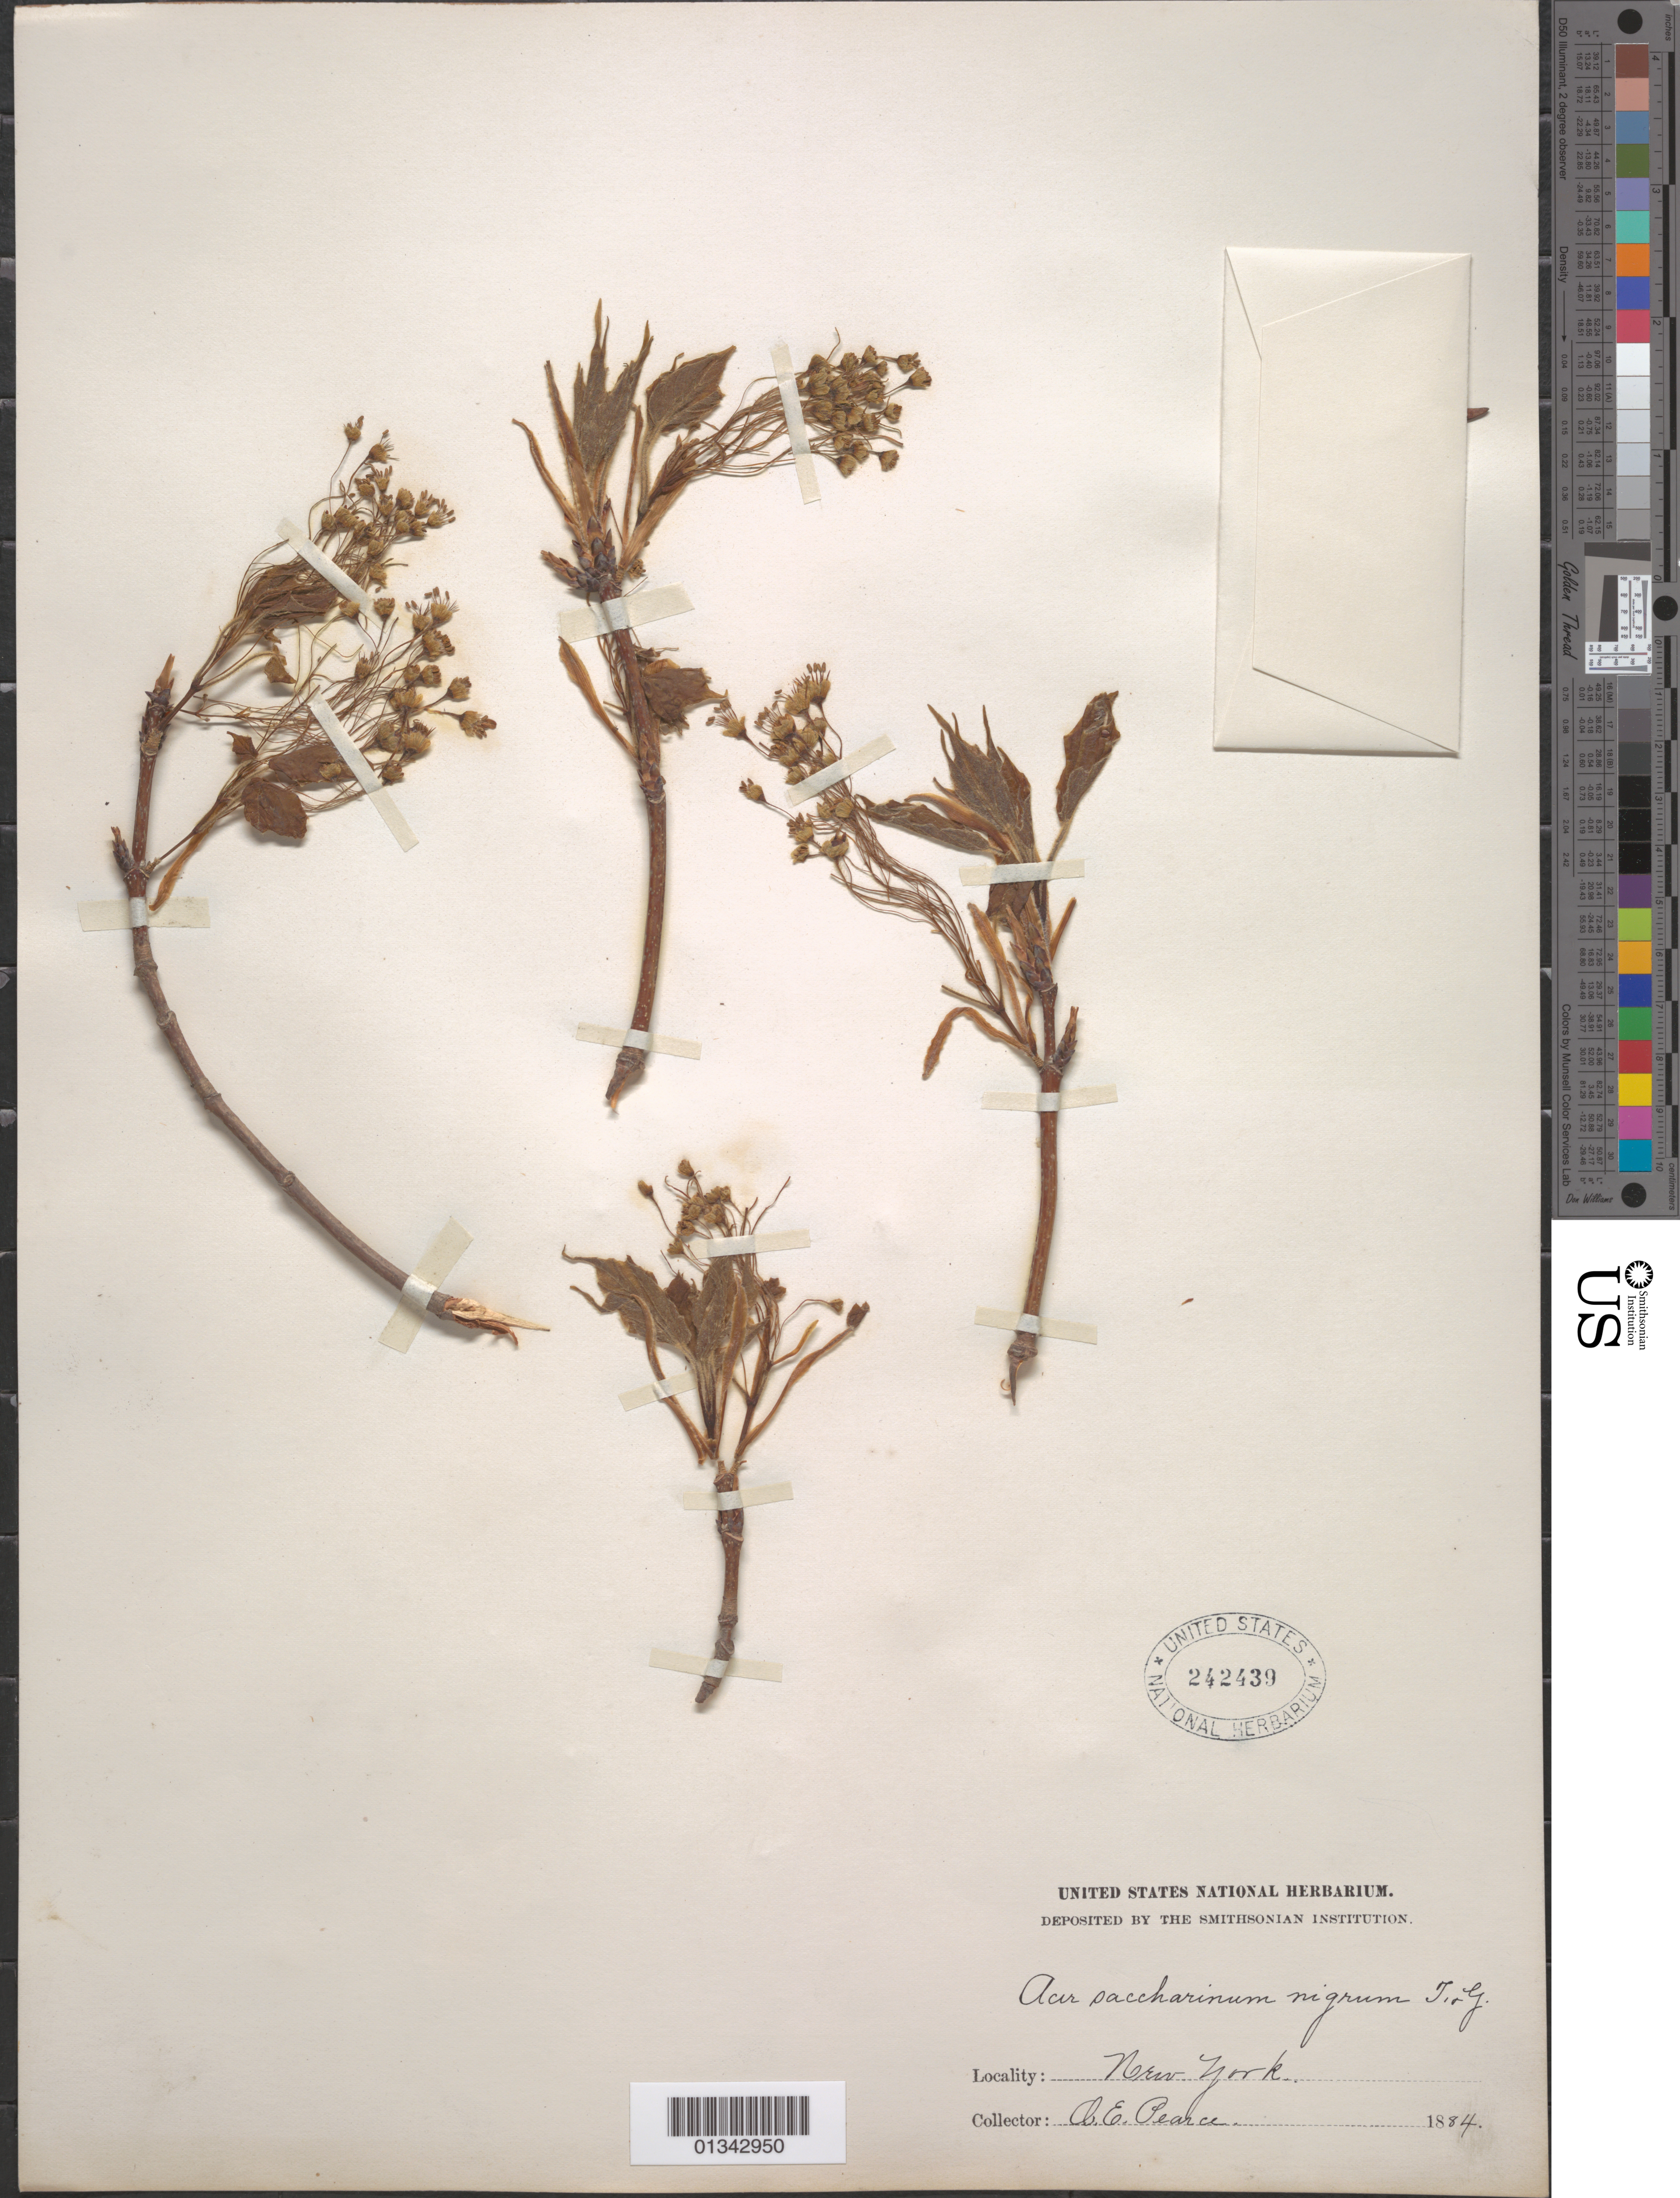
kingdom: Plantae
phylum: Tracheophyta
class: Magnoliopsida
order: Sapindales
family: Sapindaceae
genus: Acer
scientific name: Acer saccharum subsp. nigrum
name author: (F. Michx.) Desmarais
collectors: A. Pearce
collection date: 1884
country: United States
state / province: New York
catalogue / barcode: US 242439